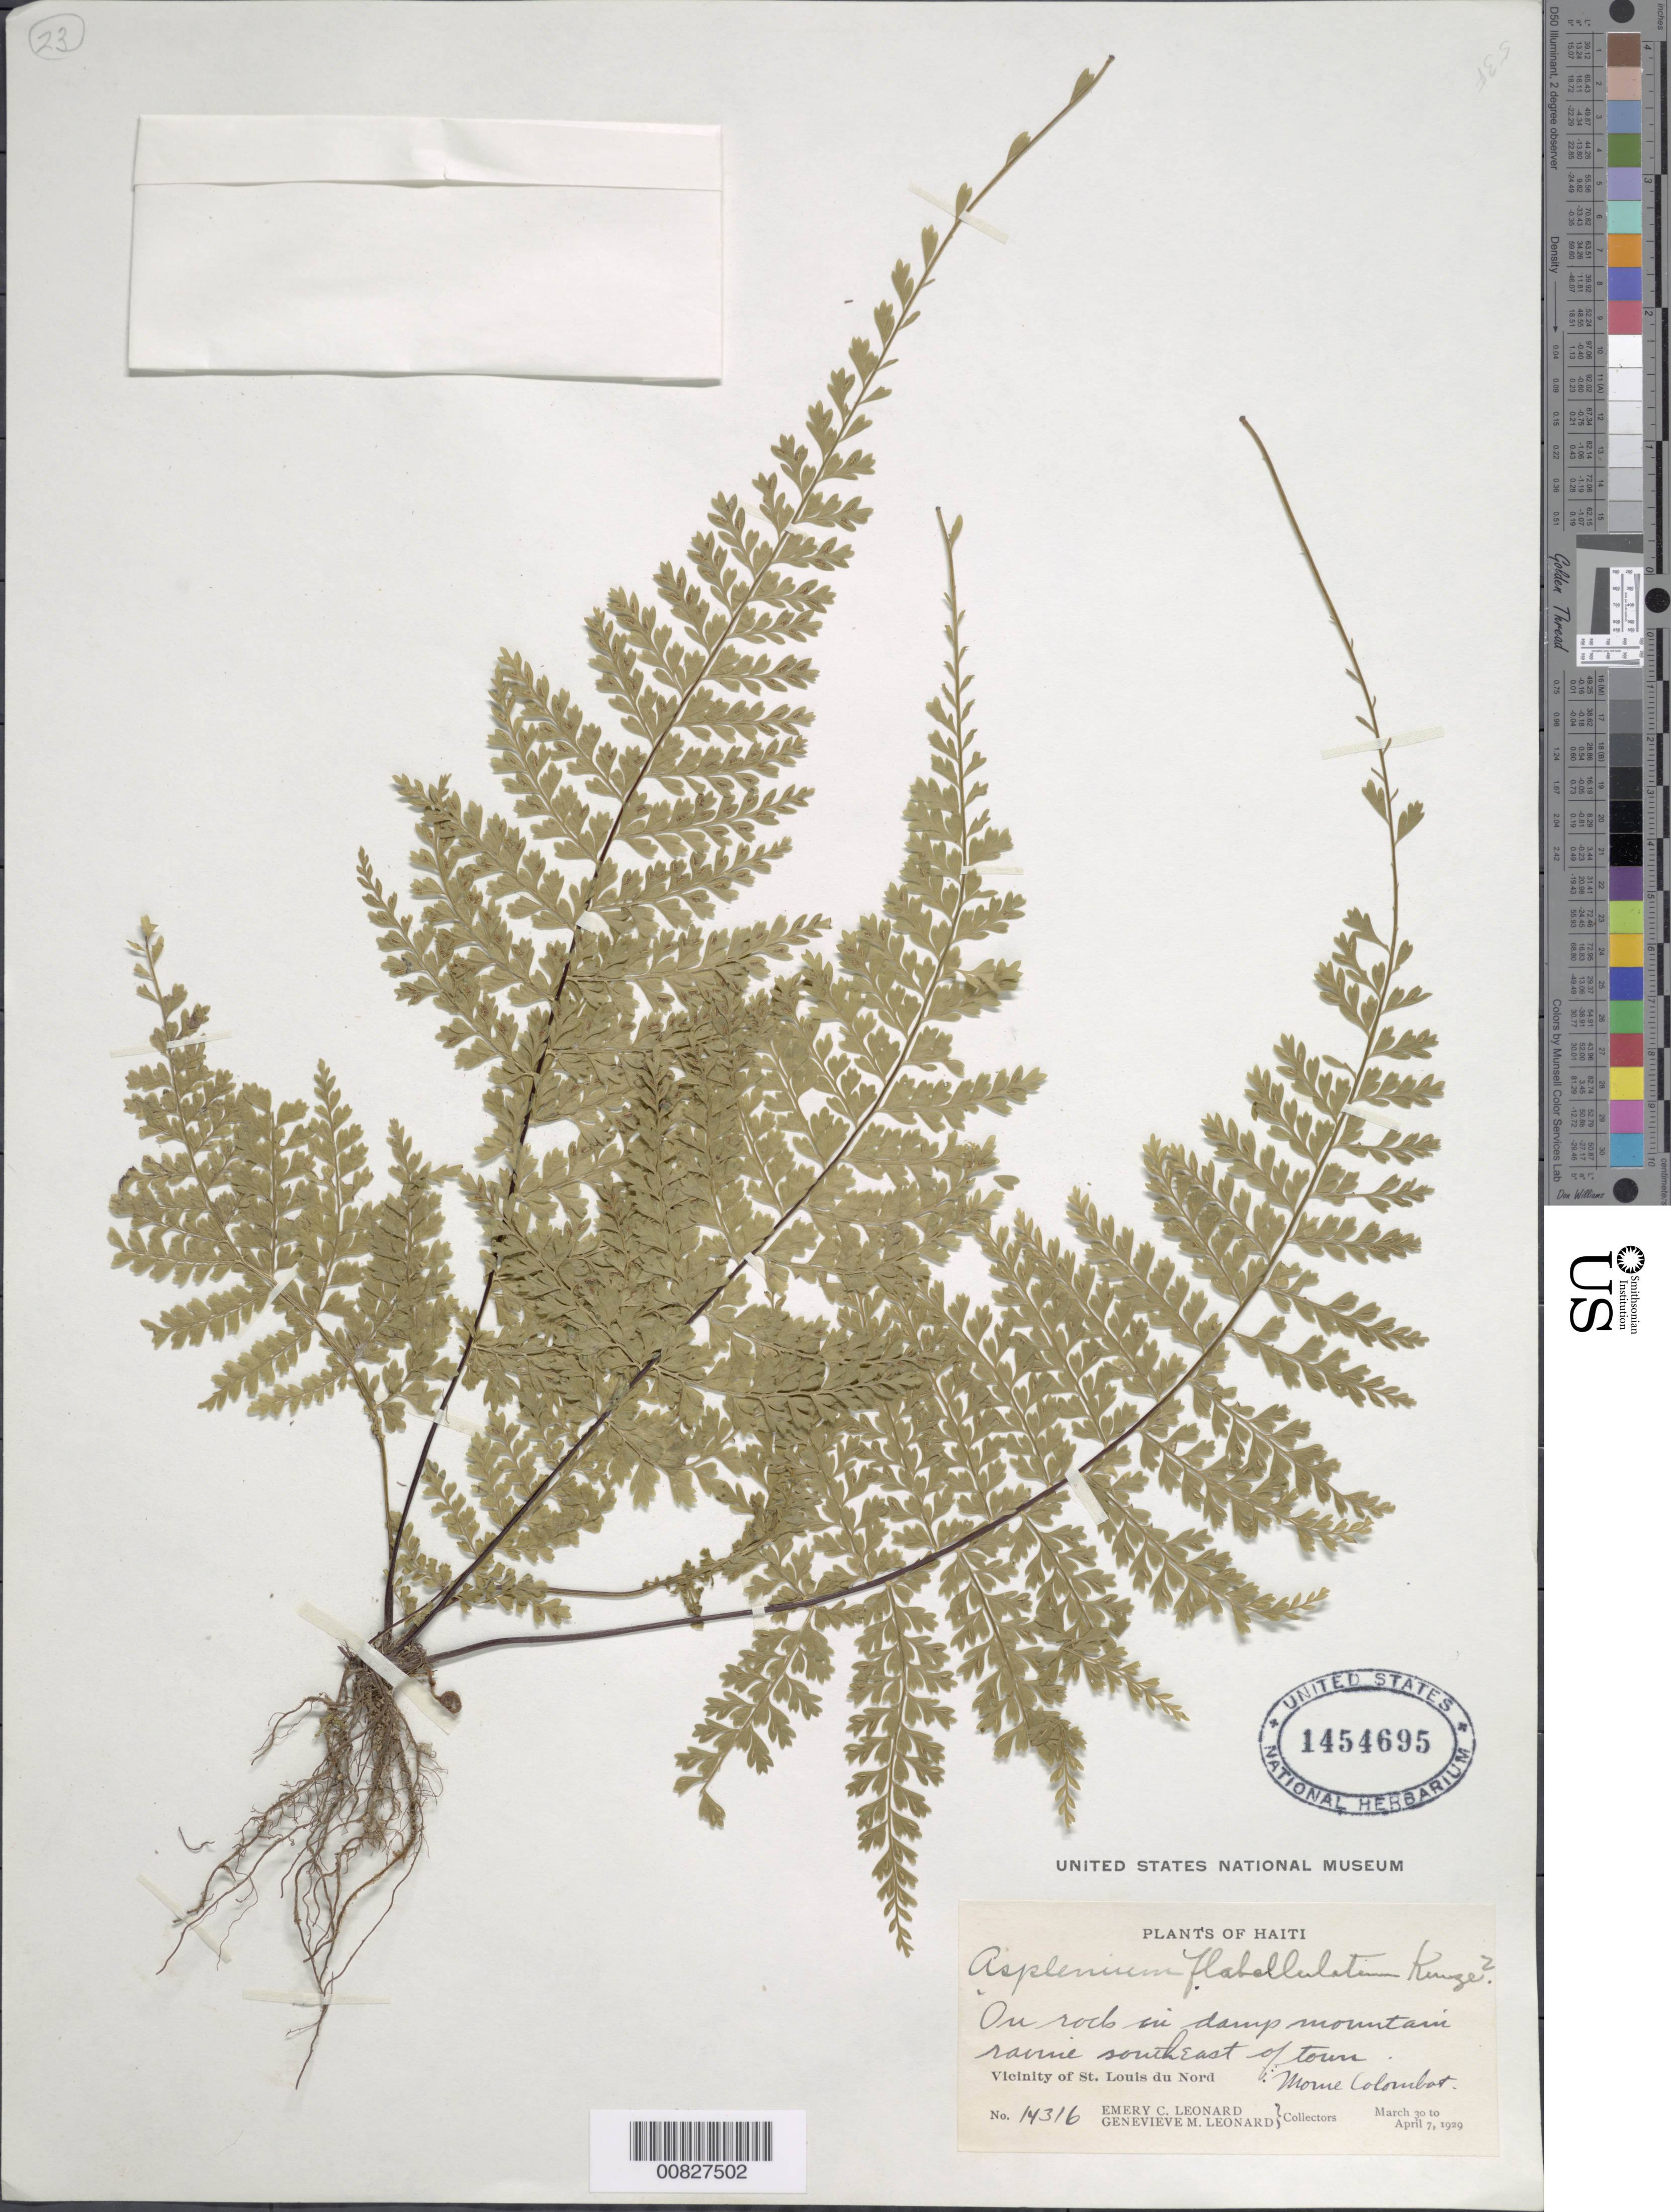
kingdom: Plantae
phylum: Tracheophyta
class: Polypodiopsida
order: Polypodiales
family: Aspleniaceae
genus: Asplenium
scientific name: Asplenium radicans var. uniserale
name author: (Raddi) L.D. Gómez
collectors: E. C. Leonard & G. M. Leonard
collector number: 14316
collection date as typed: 30 Mar 1929 to 07 Apr 1929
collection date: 1929-03-30/1929-04-07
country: Haiti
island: Hispaniola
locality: St. Louis du Nord, SE of town, Morne Colombat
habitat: On rock in damp mountain ravine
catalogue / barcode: US 1454695